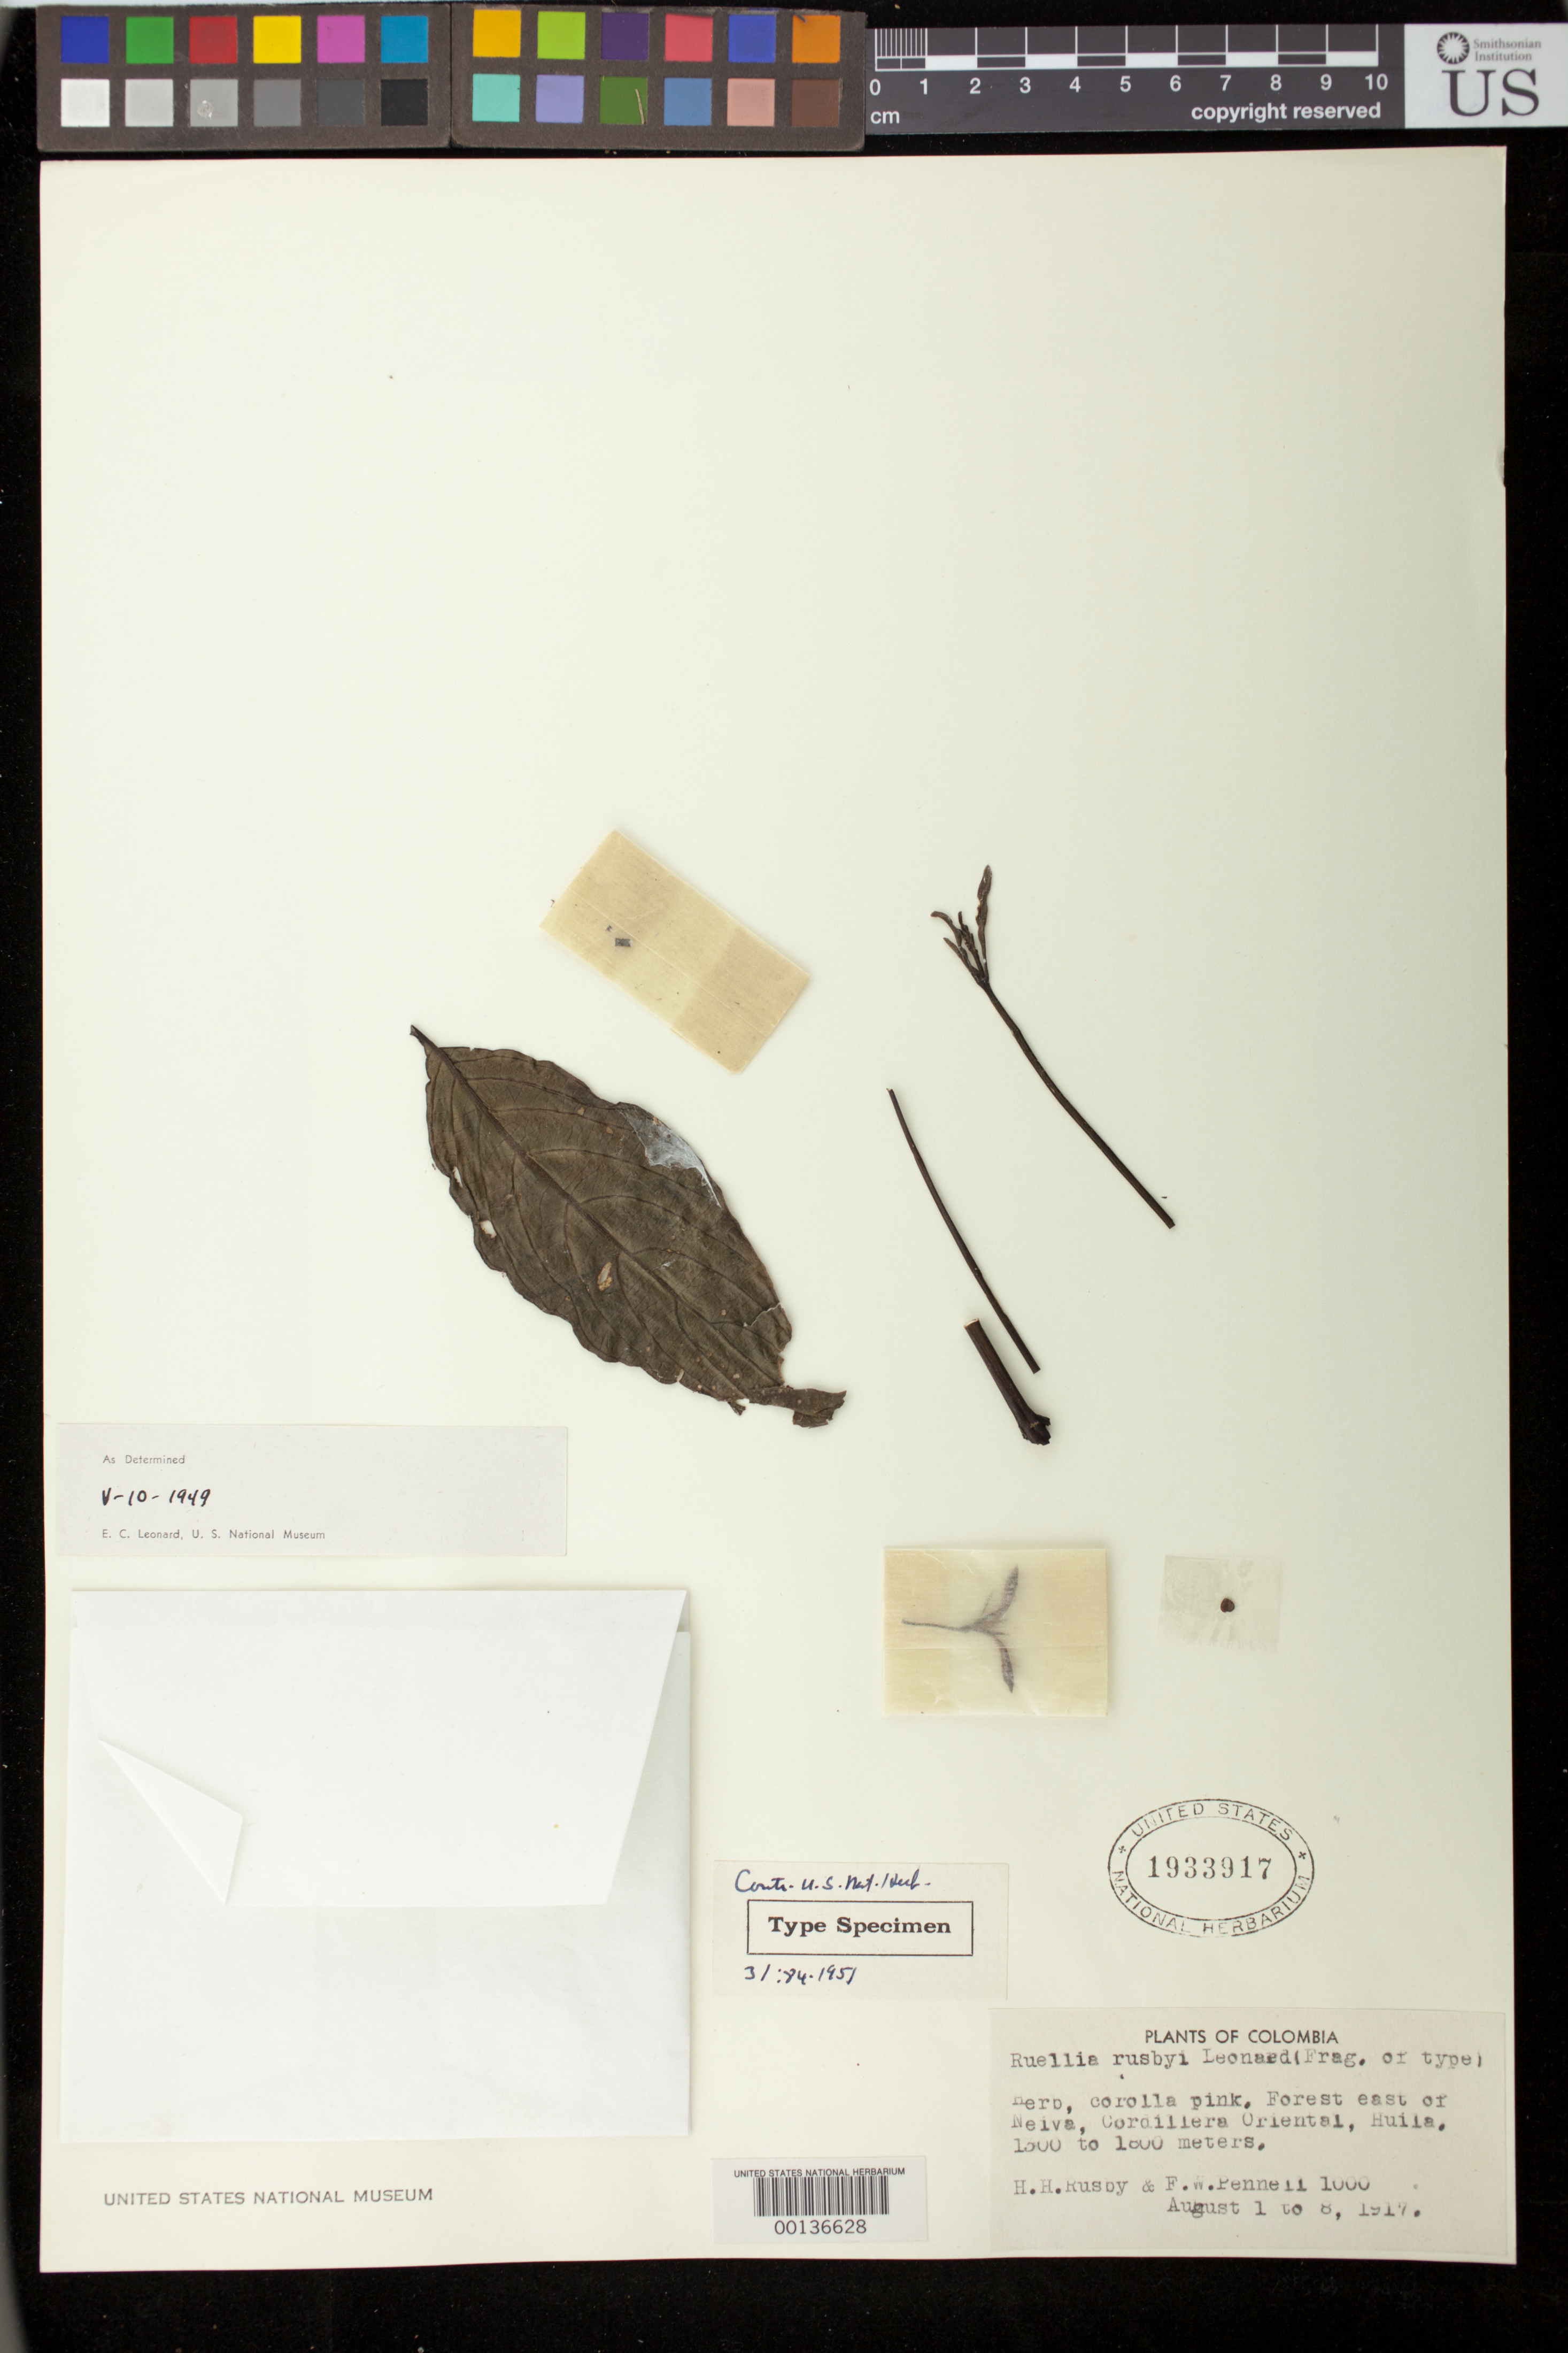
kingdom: Plantae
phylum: Tracheophyta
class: Magnoliopsida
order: Lamiales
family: Acanthaceae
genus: Ruellia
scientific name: Ruellia rusbyi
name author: Leonard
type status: Isotype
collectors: H. H. Rusby & F. W. Pennell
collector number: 1000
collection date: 1917-08-01/1917-08-08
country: Colombia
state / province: Huila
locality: Forest E of Neiva.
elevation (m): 1300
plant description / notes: Fragmentary material of type specimen ex herb. unknown (source or original herbarium not indicated)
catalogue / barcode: US 1933917